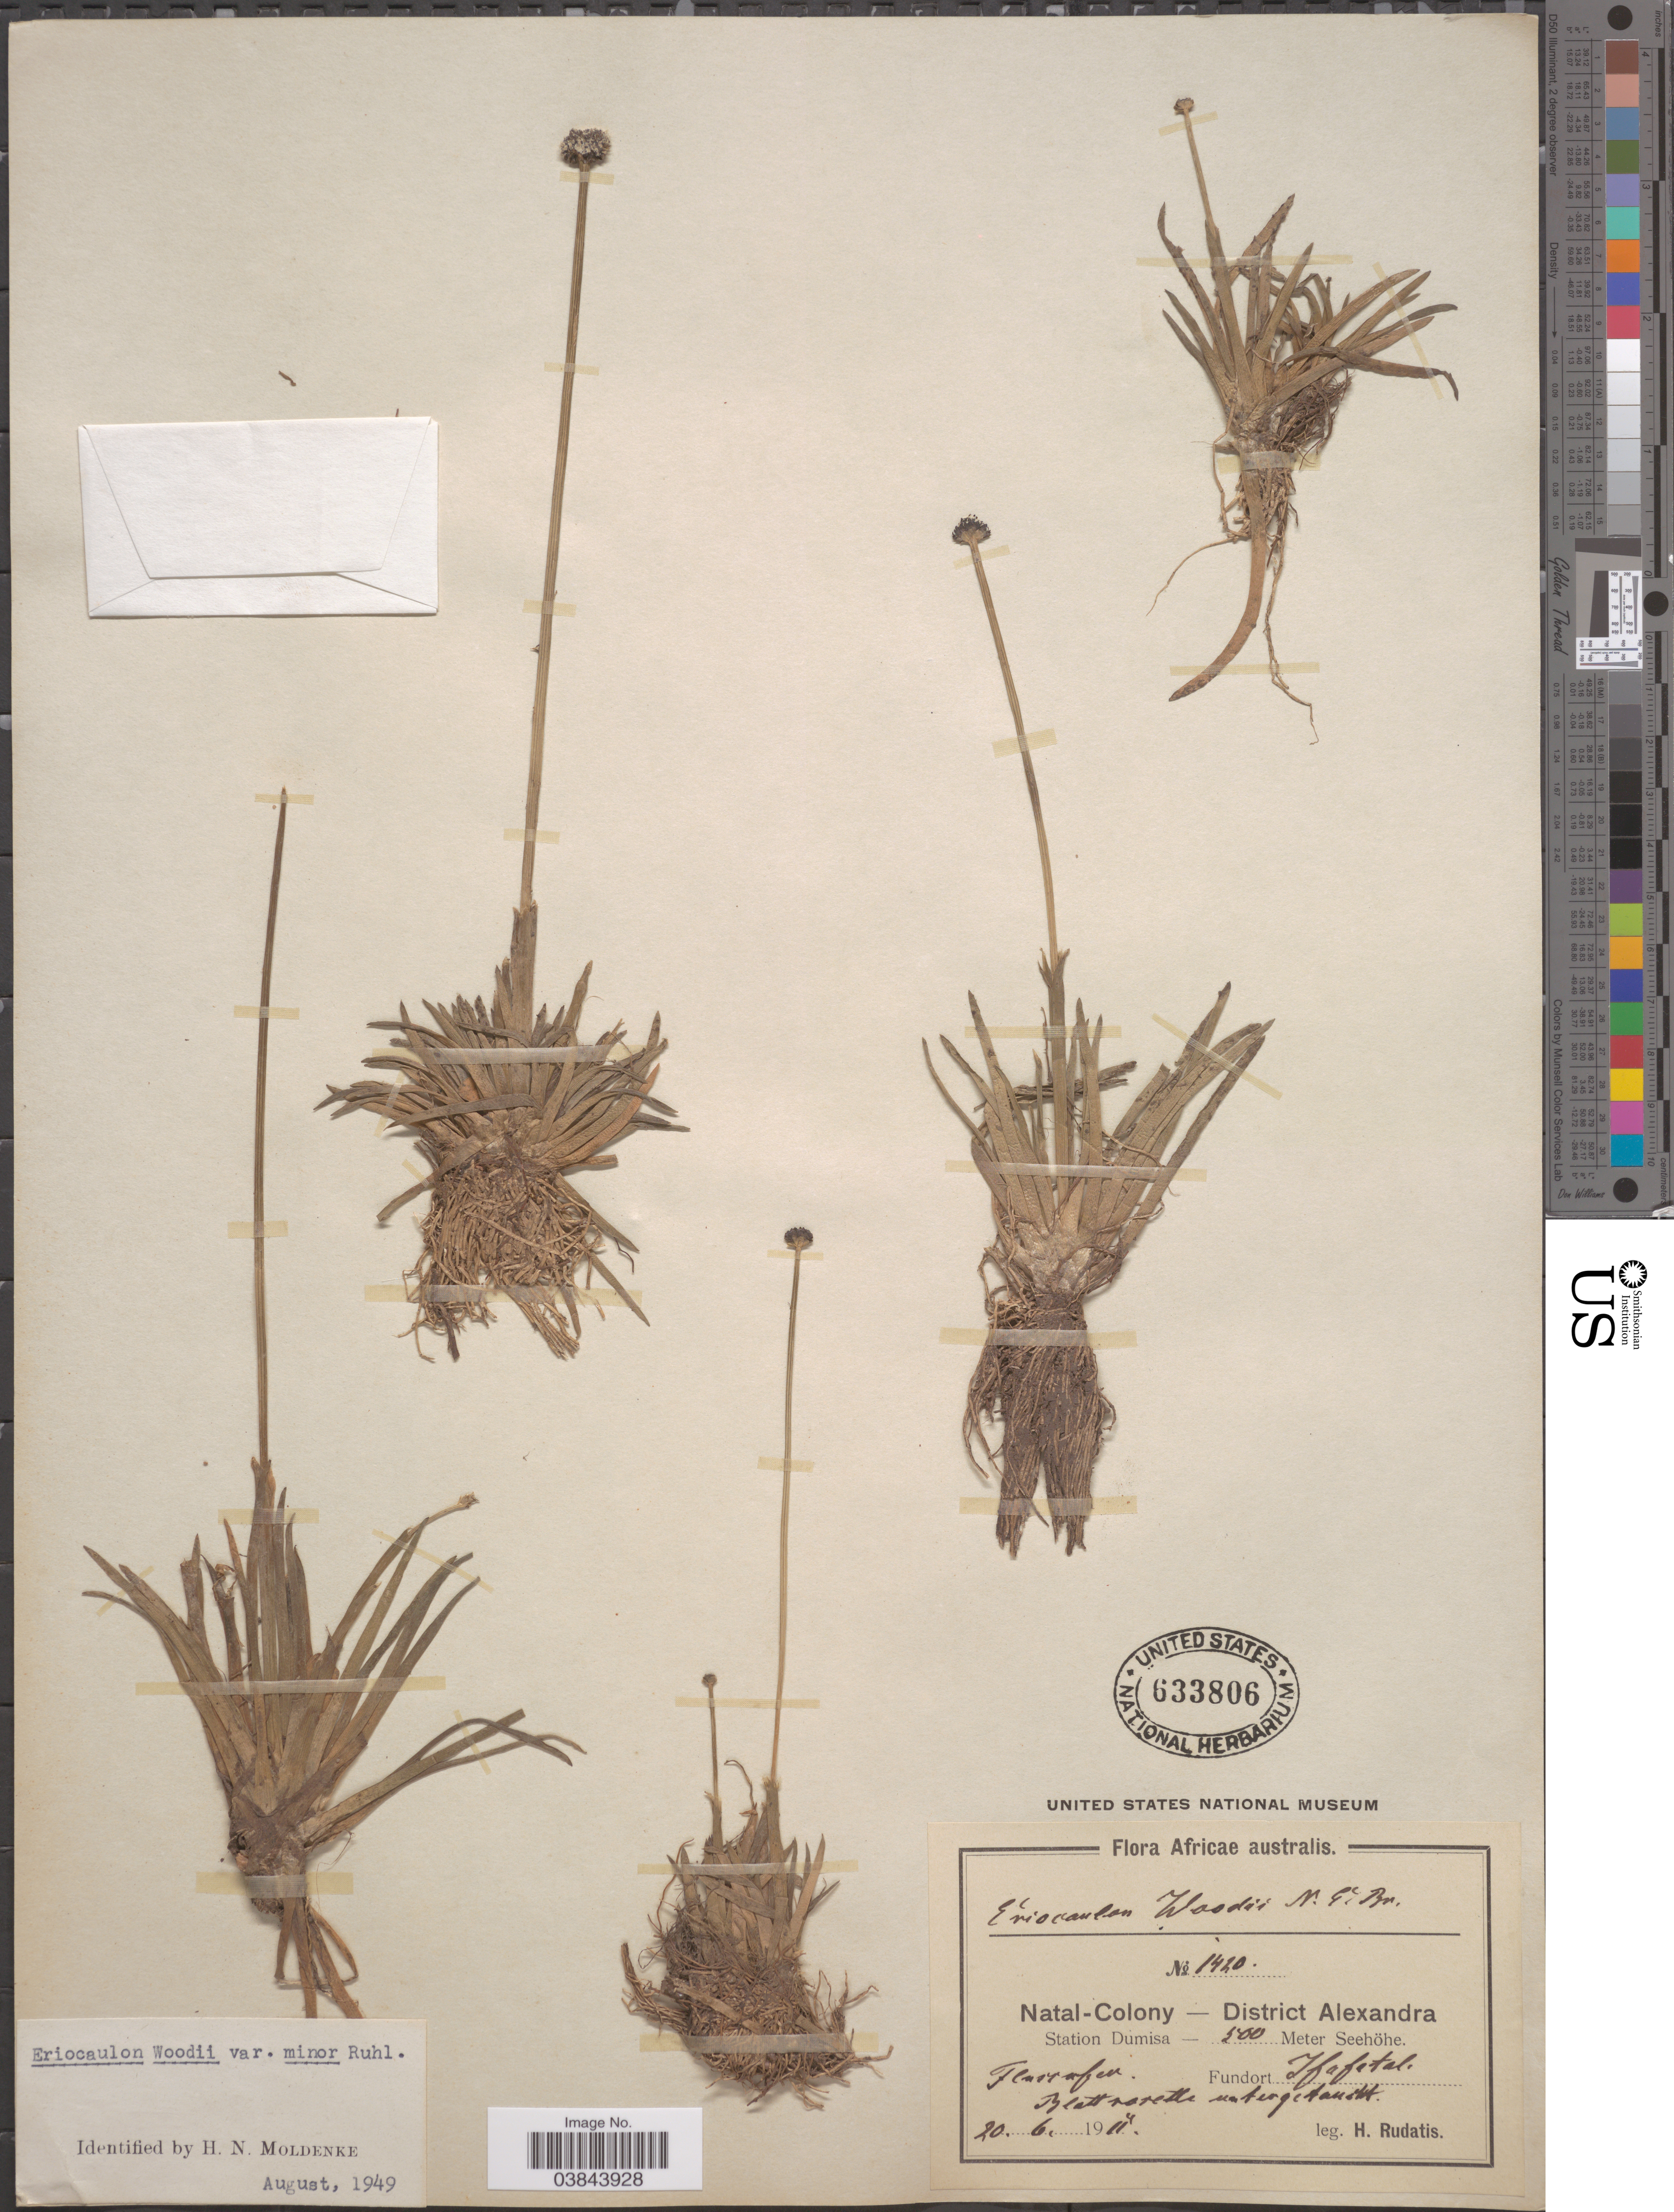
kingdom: Plantae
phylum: Tracheophyta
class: Liliopsida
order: Poales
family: Eriocaulaceae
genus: Eriocaulon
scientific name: Eriocaulon woodii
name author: N.E. Br.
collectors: H. Rudatis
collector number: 1420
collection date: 1911-06-20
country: South Africa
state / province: KwaZulu-Natal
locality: Africae australis. Natal-Colony - District Alexandra. Station Dumisa - Flustofen [interpreted] Ifafetal [interpreted].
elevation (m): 500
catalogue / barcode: US 633806